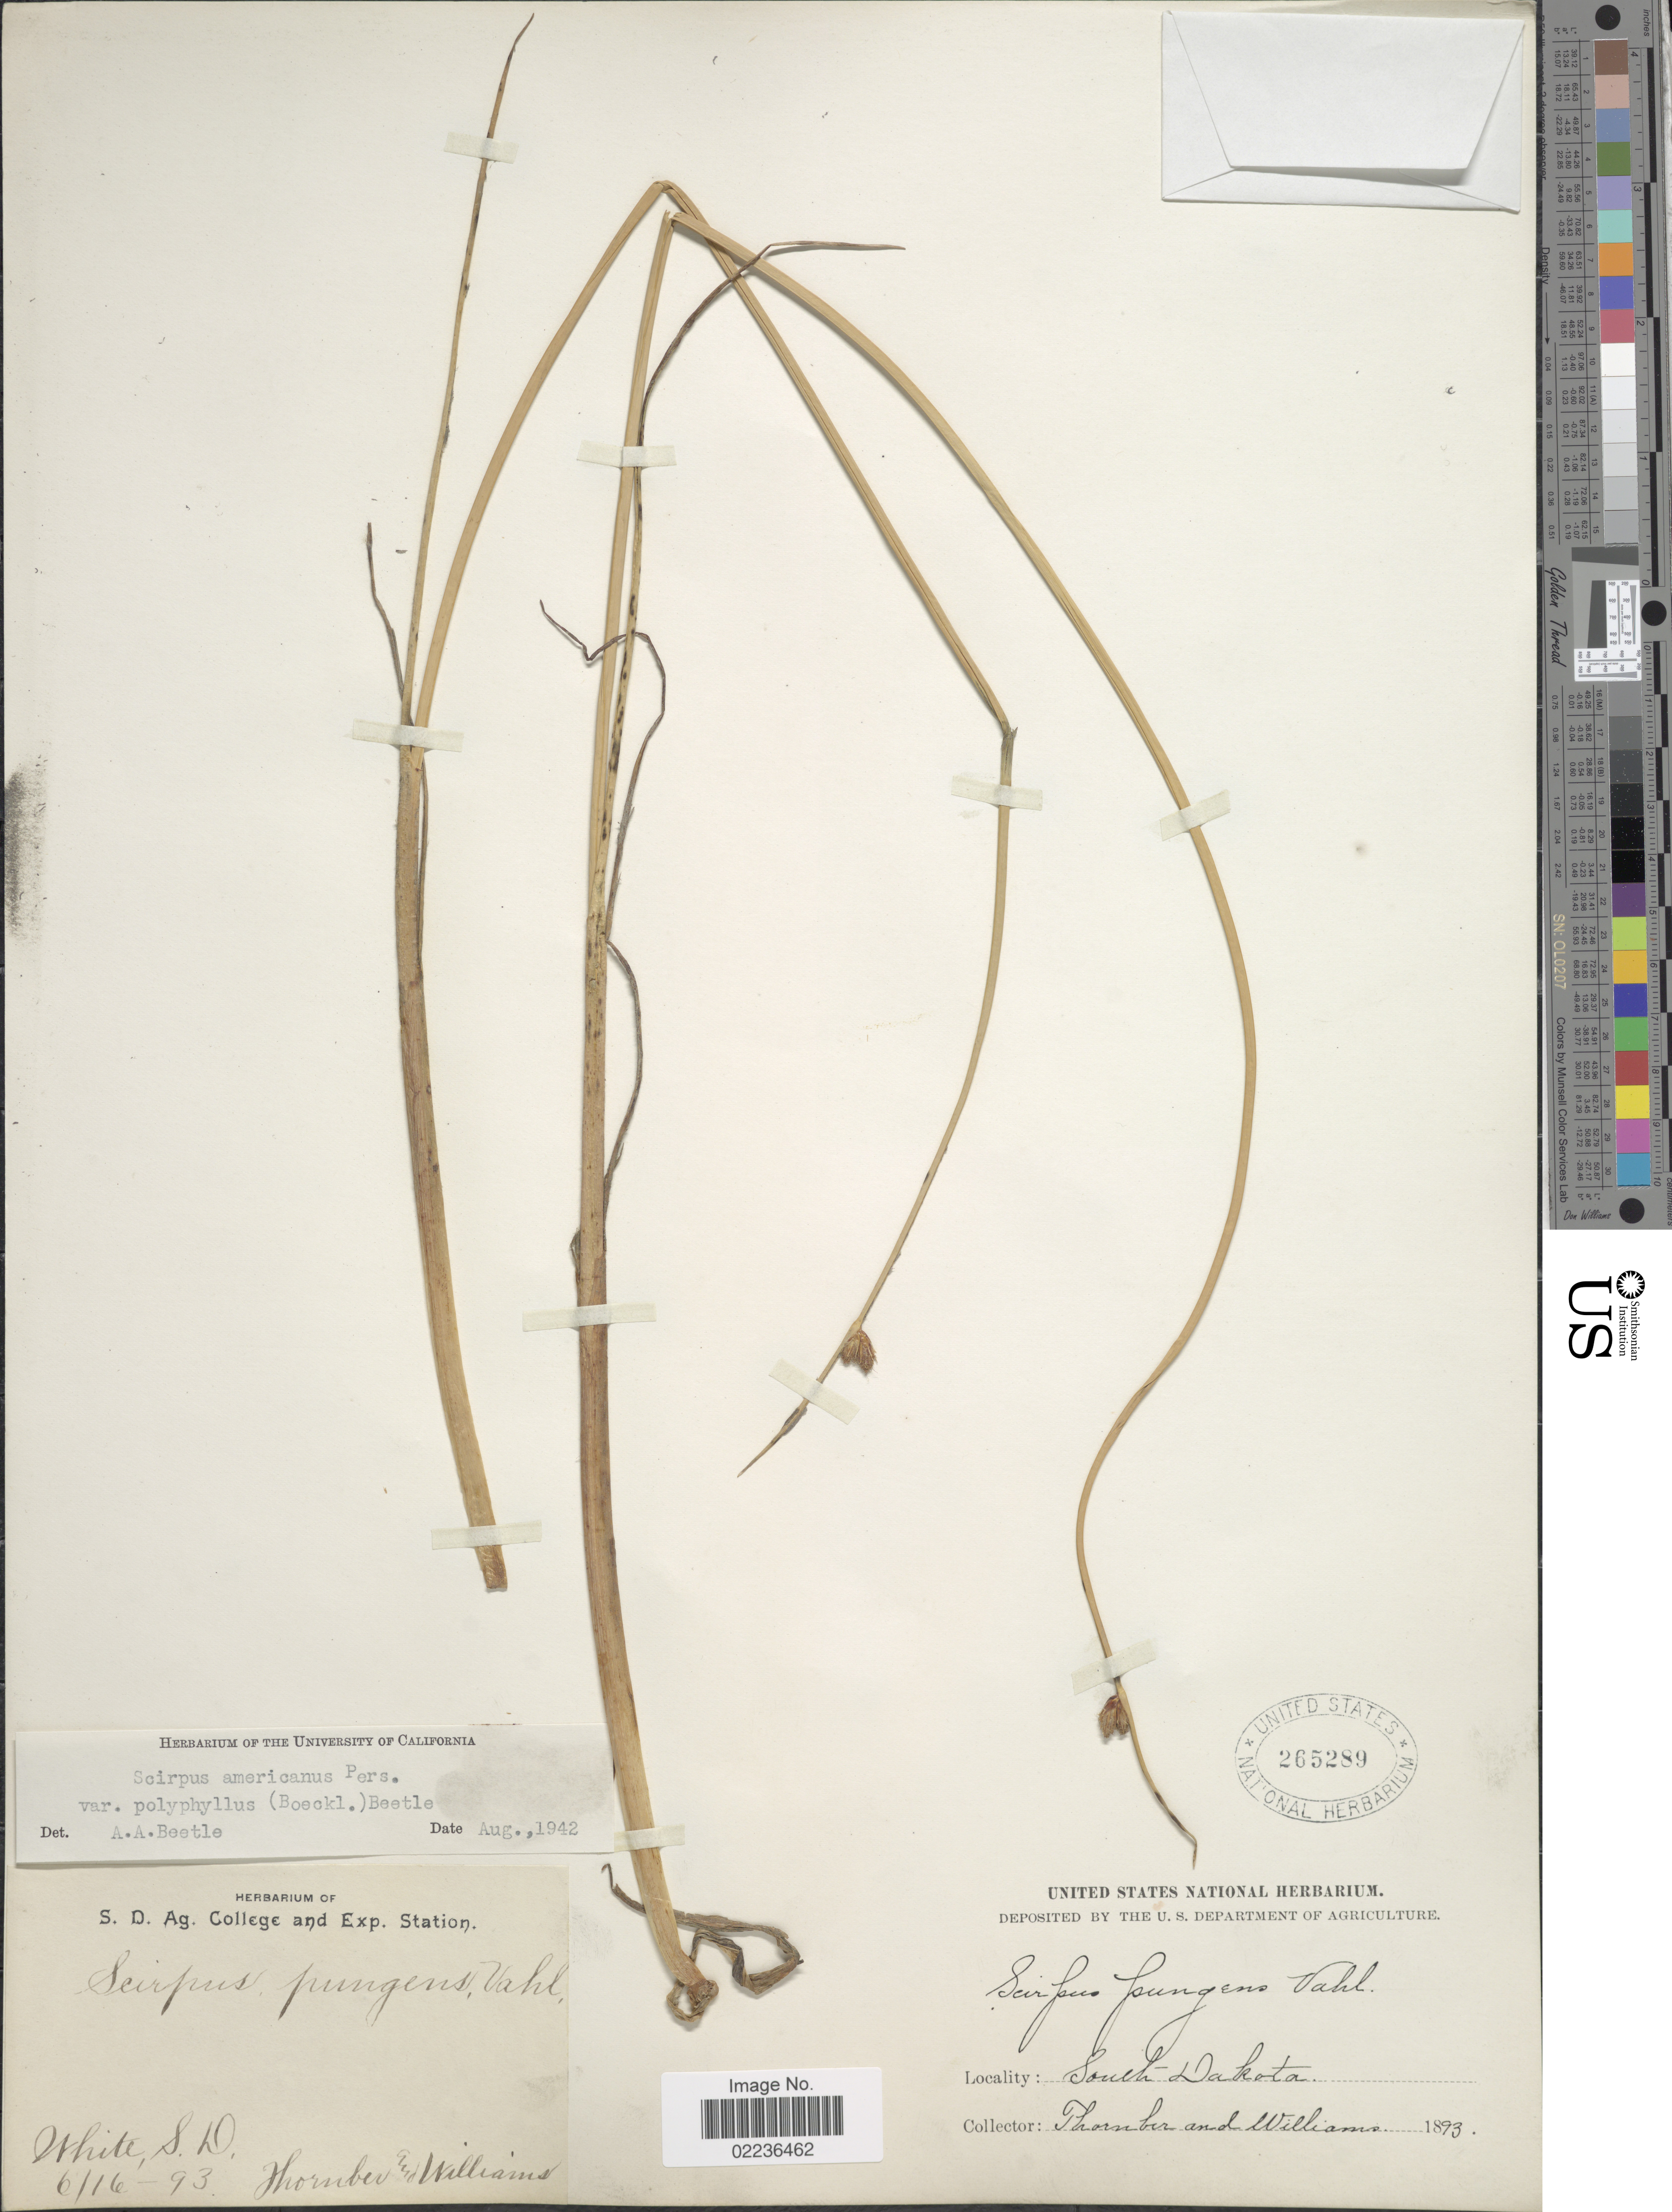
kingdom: Plantae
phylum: Tracheophyta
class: Liliopsida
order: Poales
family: Cyperaceae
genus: Schoenoplectus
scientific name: Schoenoplectus pungens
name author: (Vahl) Palla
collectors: -. Thornber & -- Williams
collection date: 1893-06-16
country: United States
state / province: South Dakota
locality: White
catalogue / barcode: US 265289